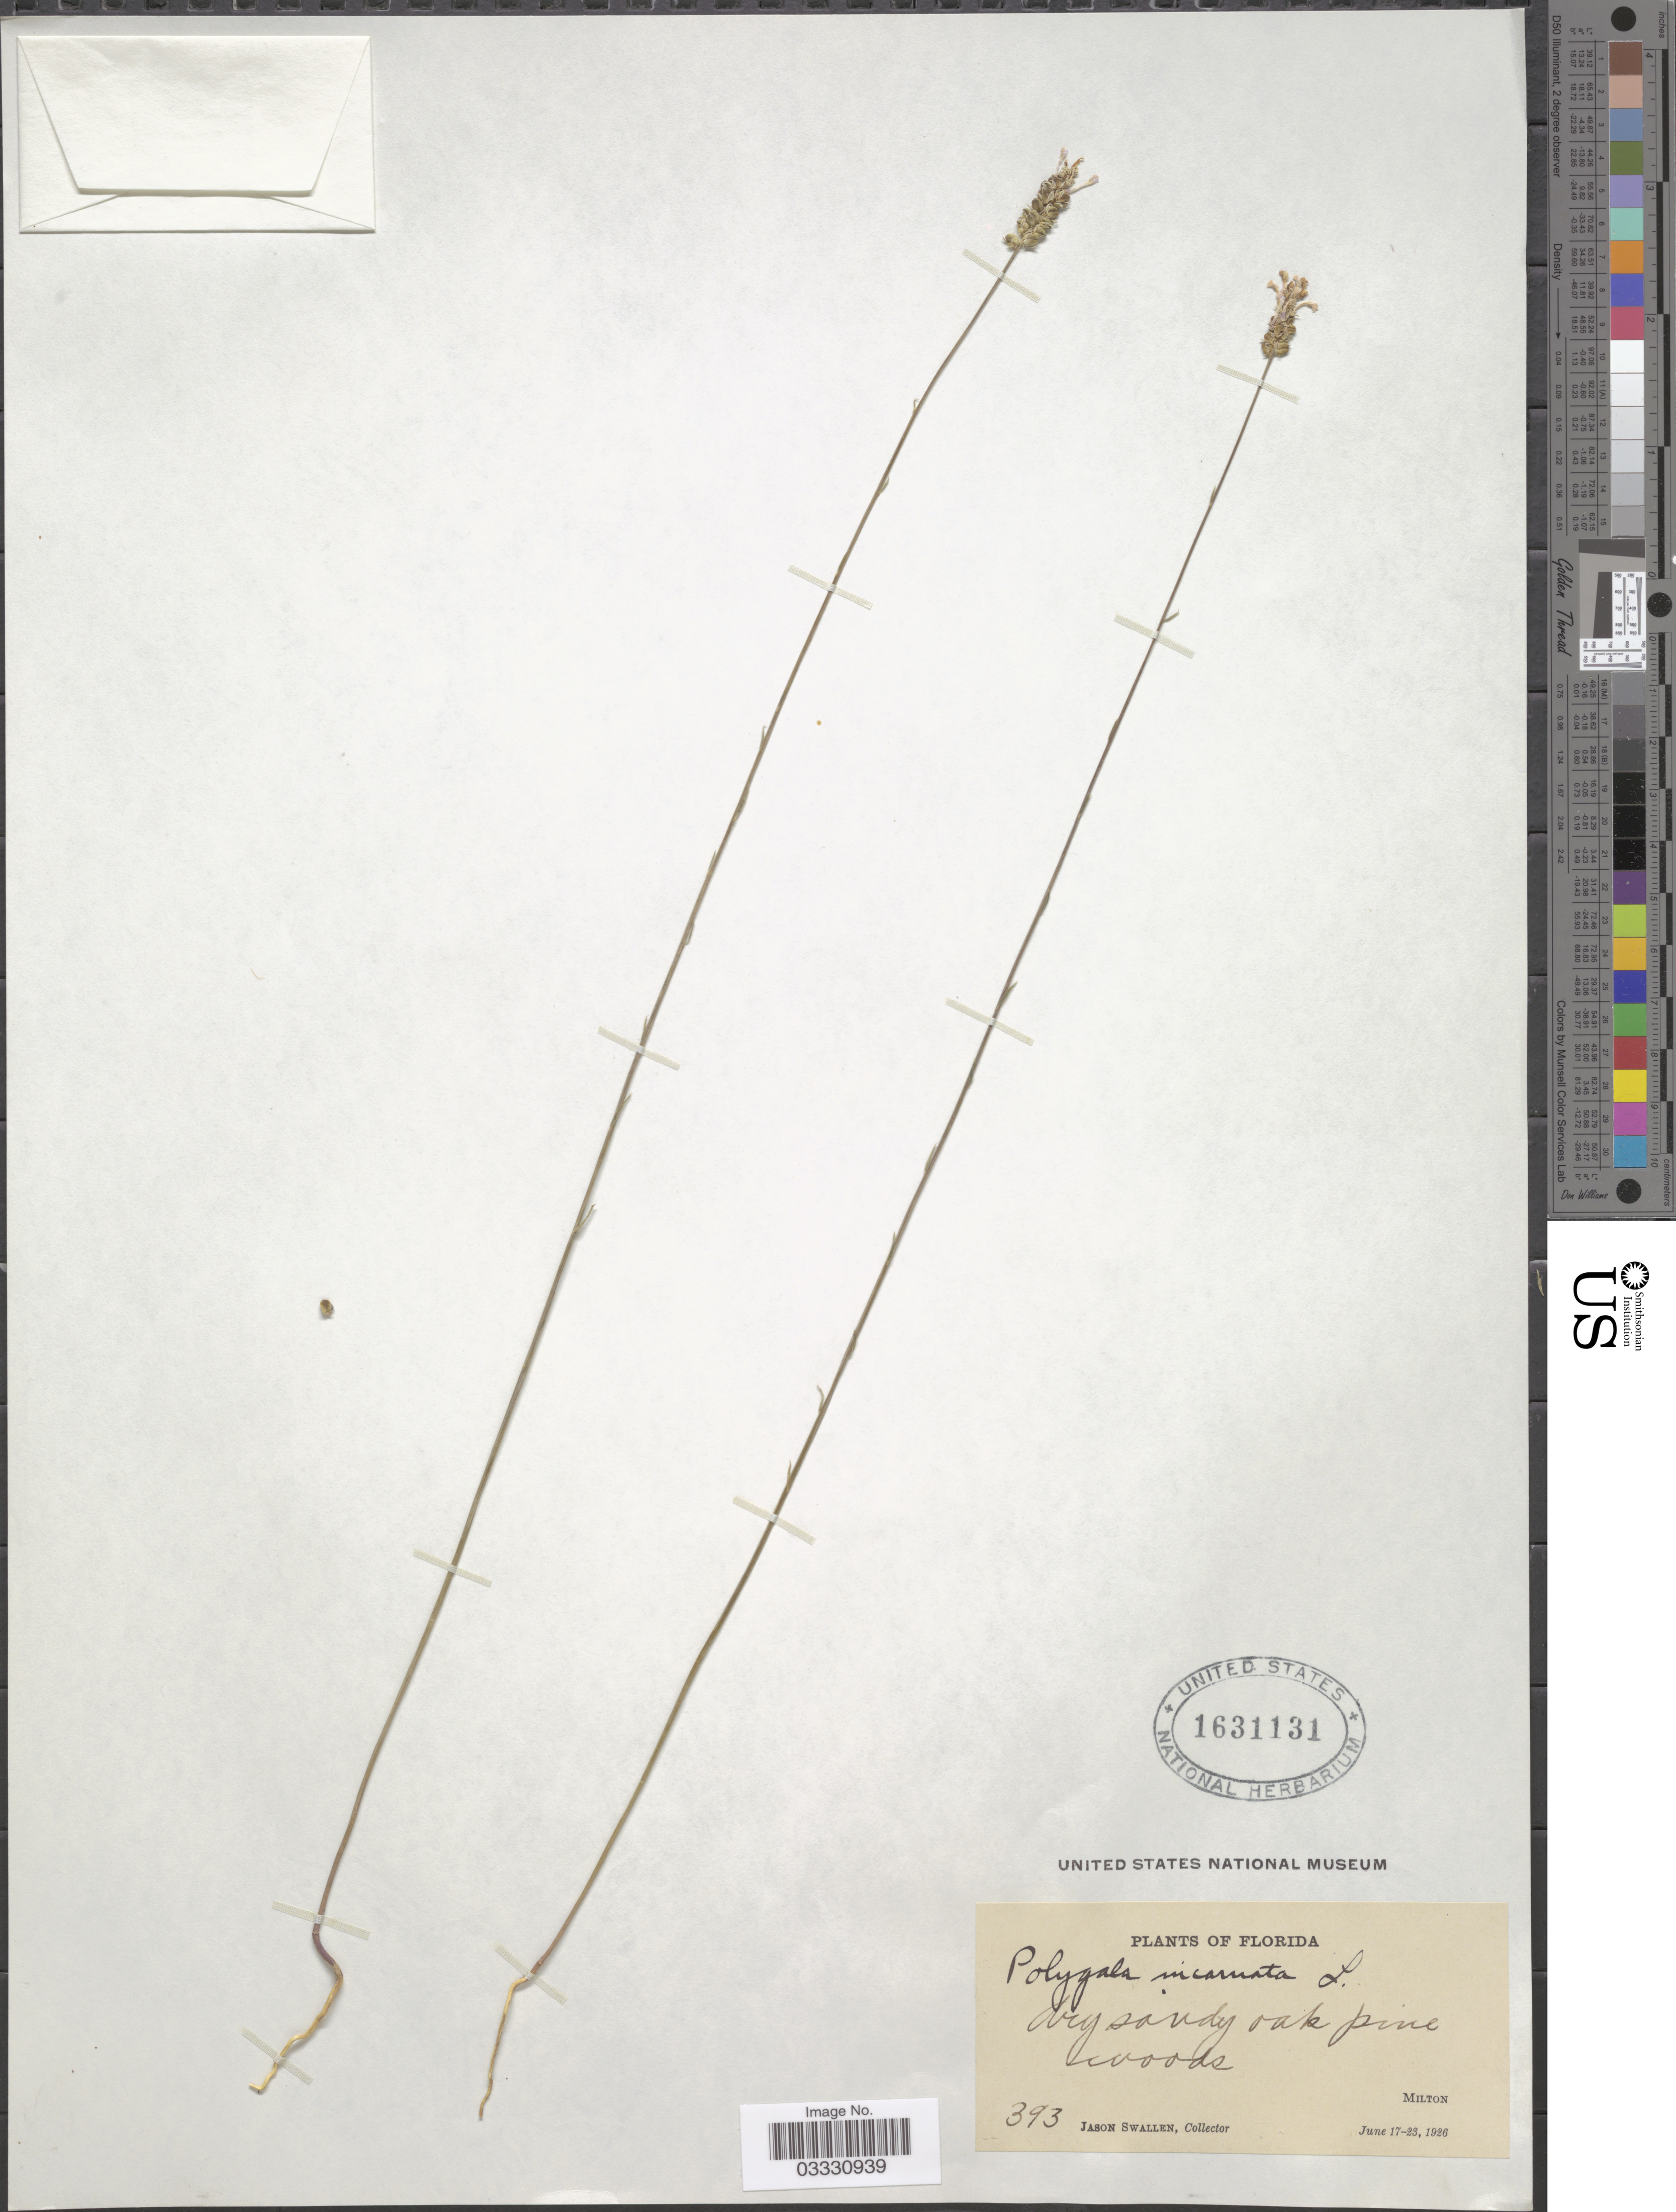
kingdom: Plantae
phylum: Tracheophyta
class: Magnoliopsida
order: Fabales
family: Polygalaceae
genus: Polygala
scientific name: Polygala incarnata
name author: L.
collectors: J. R. Swallen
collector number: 393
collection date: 1926-06-17/1926-06-23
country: United States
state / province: Florida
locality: Milton.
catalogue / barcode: US 1631131